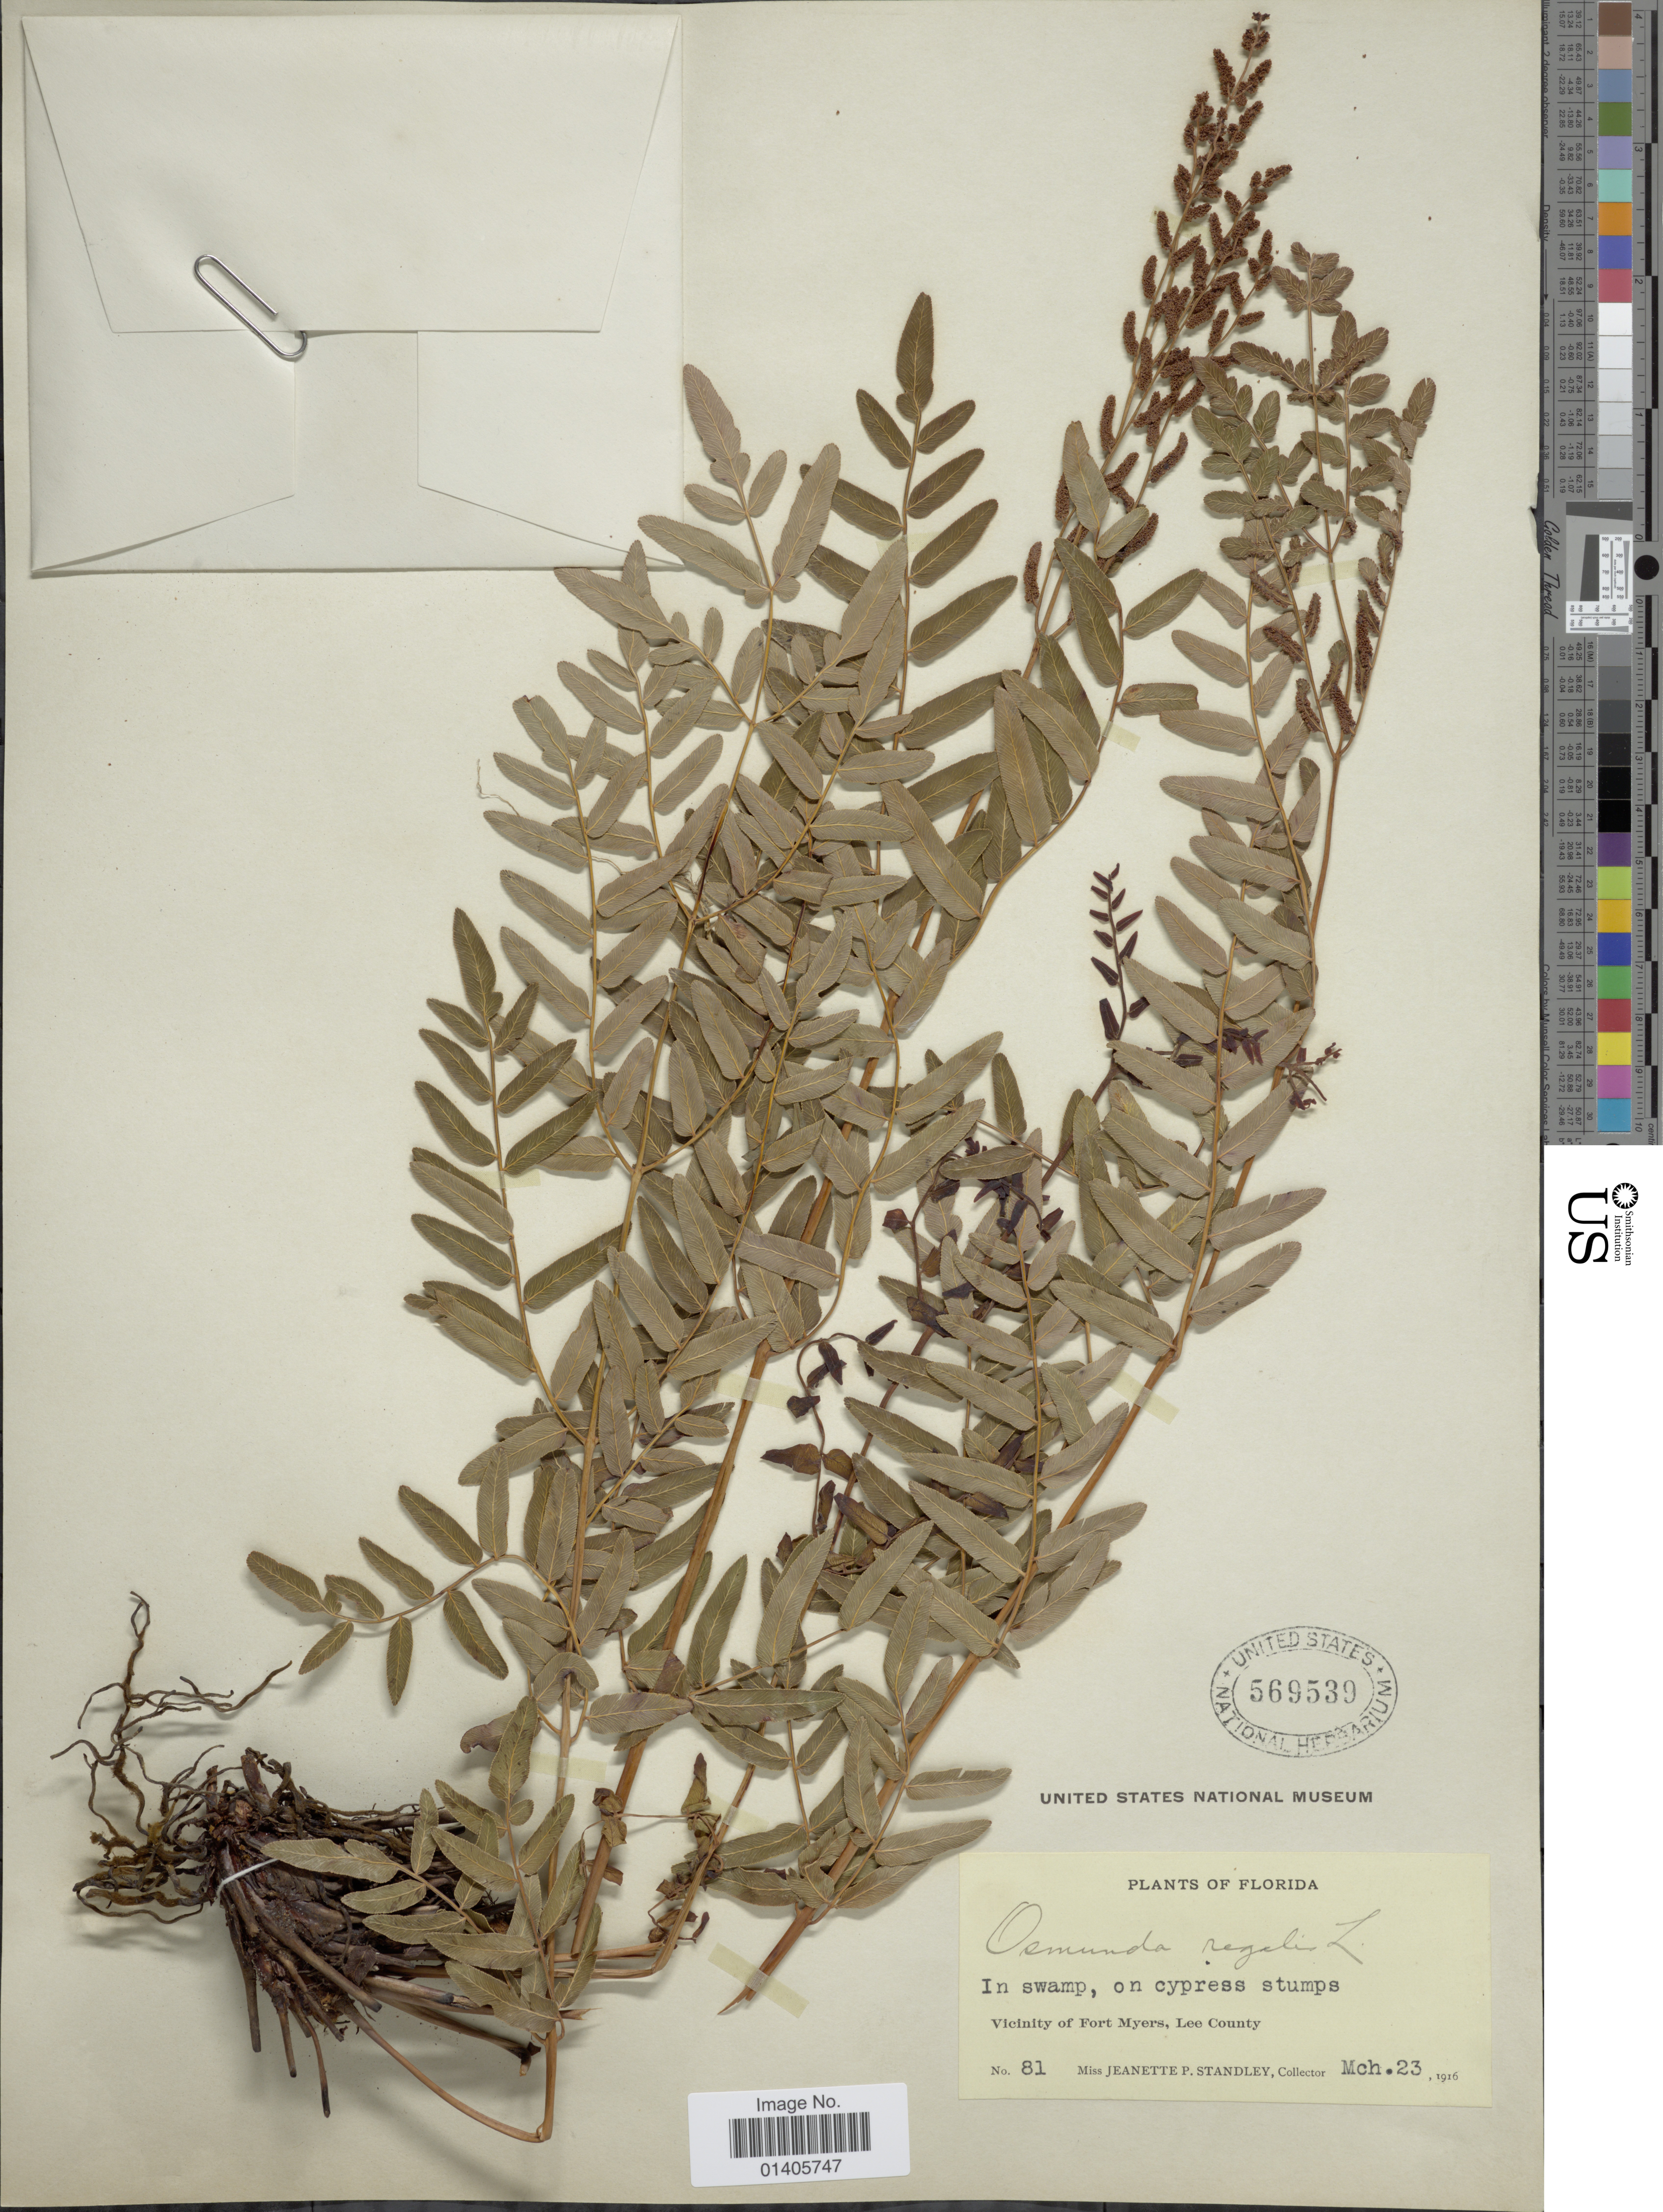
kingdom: Plantae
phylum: Tracheophyta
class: Polypodiopsida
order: Osmundales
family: Osmundaceae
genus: Osmunda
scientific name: Osmunda regalis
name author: L.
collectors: P. C. Standley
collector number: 81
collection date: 1916-03-23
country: United States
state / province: Florida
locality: Vicinity of Myers, Lee County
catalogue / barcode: US 569539